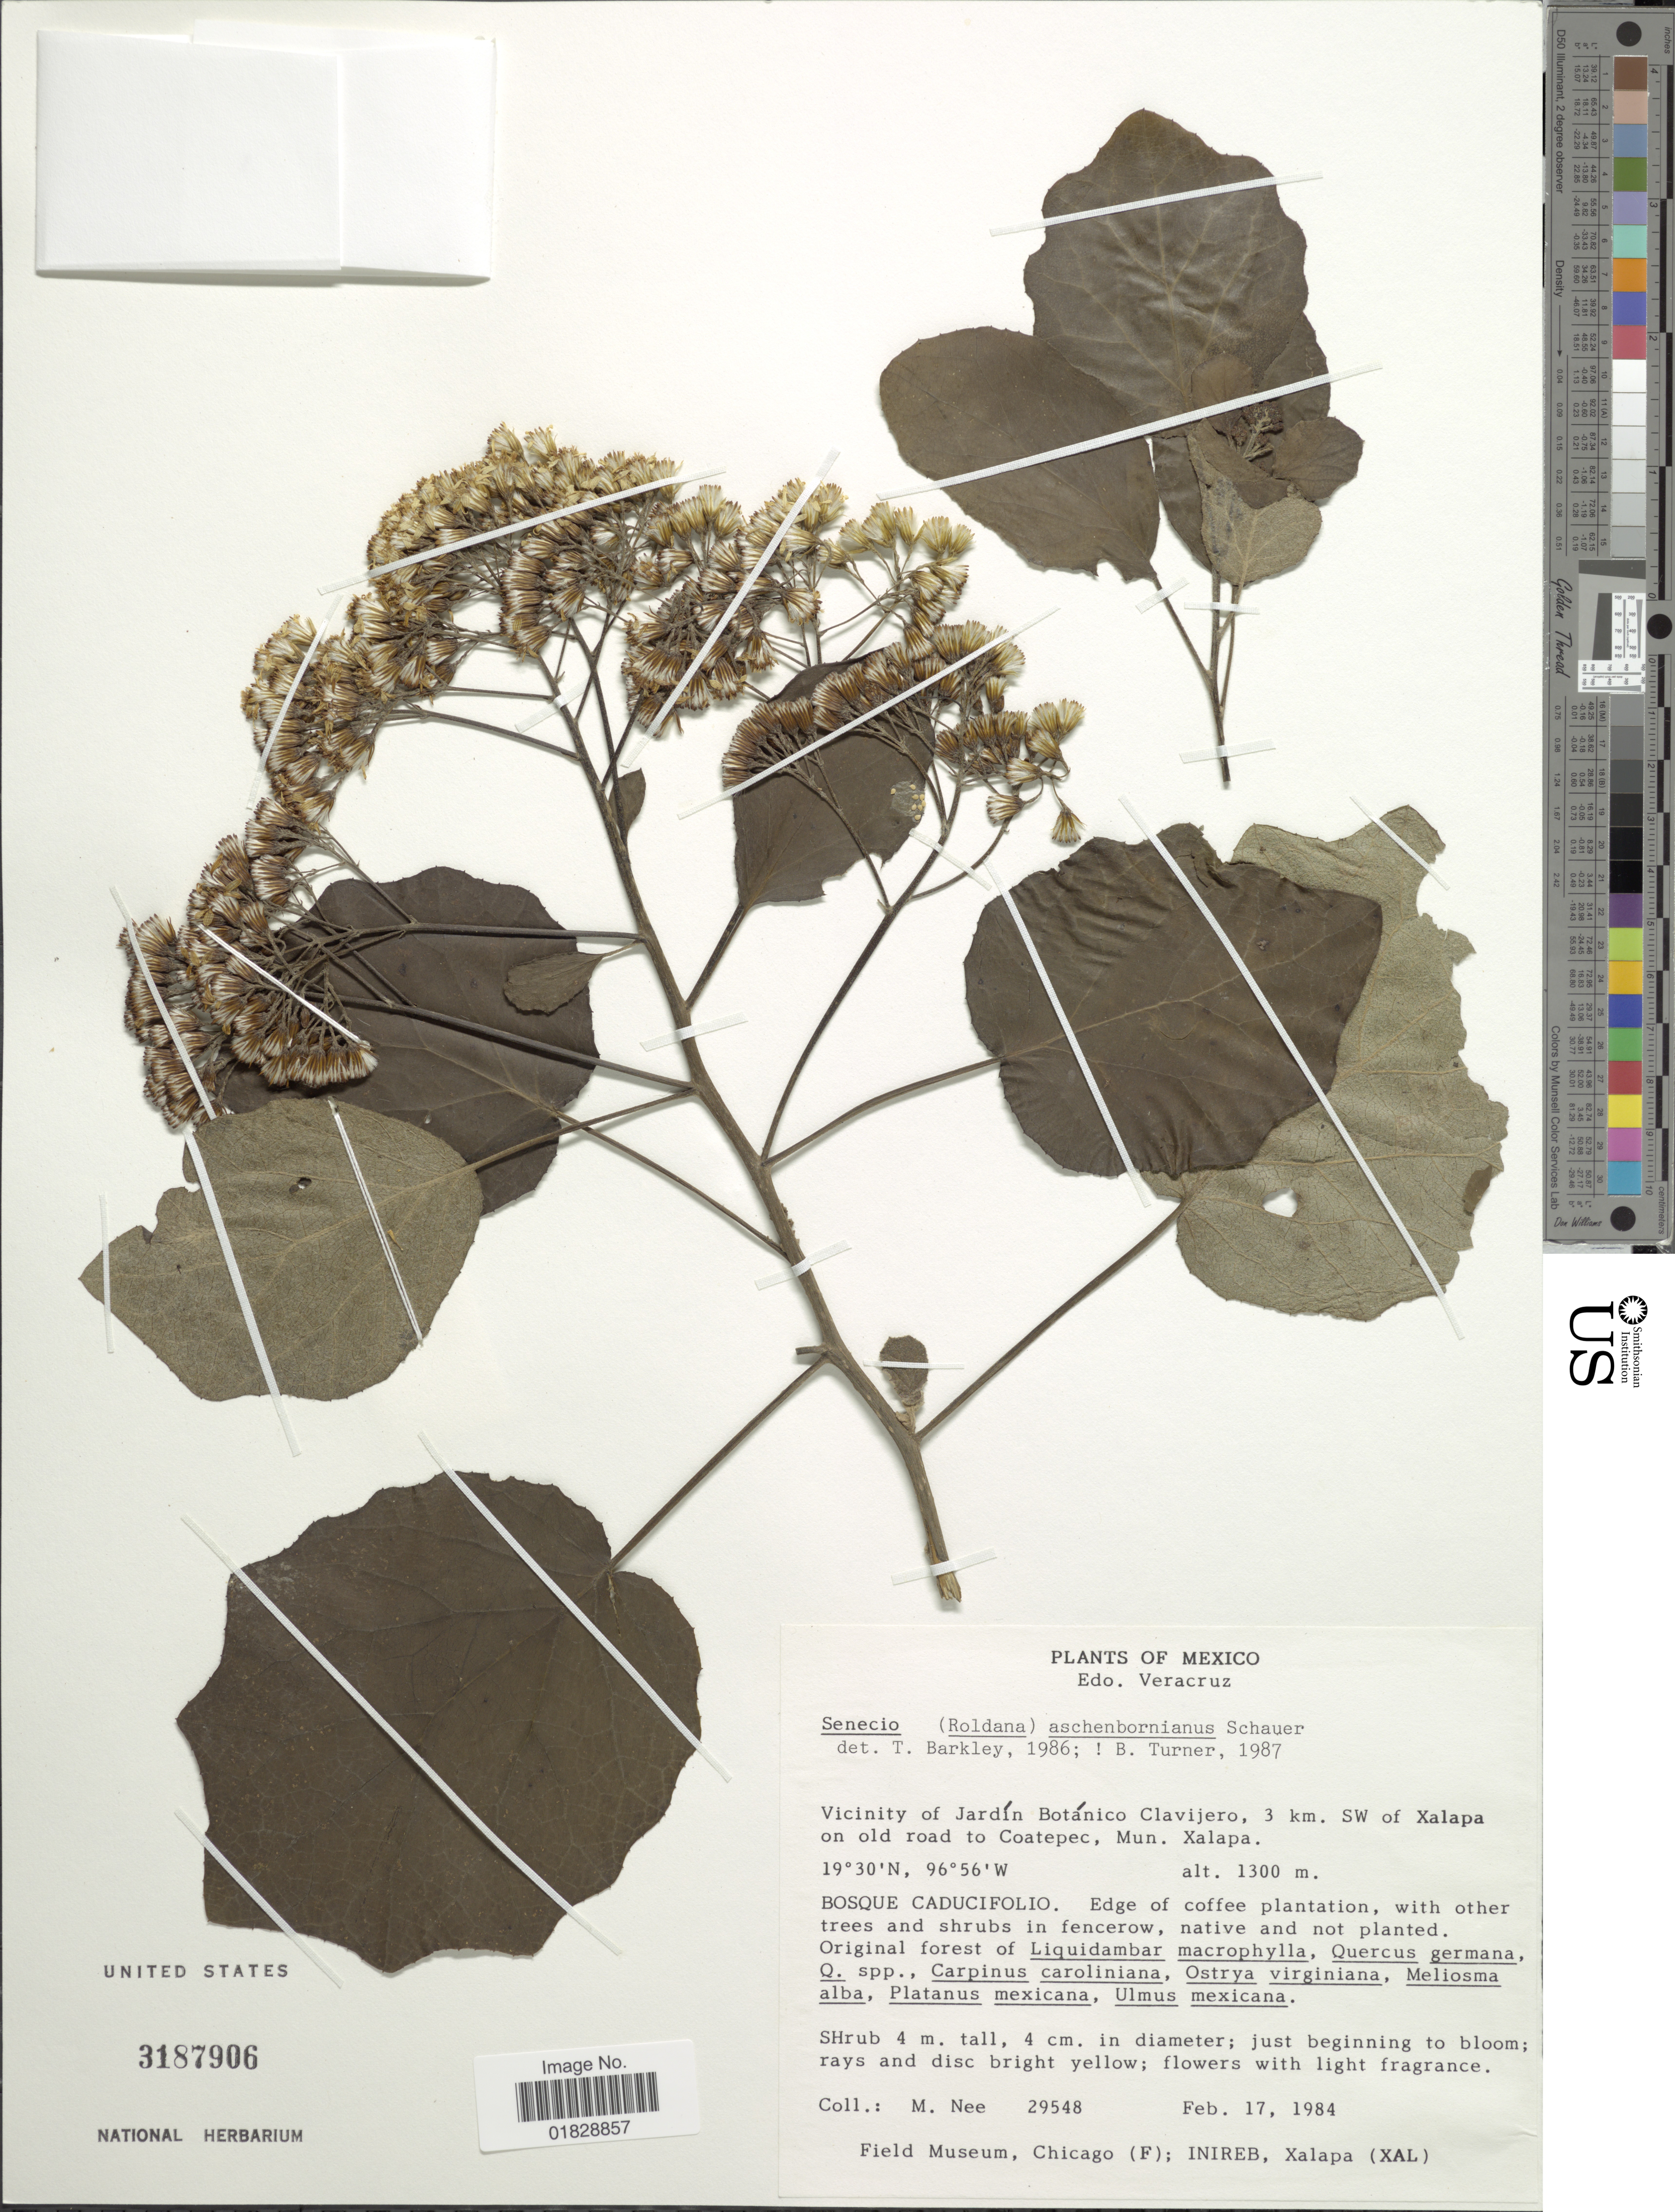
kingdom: Plantae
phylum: Tracheophyta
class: Magnoliopsida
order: Asterales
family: Asteraceae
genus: Roldana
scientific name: Roldana aschenborniana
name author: (S. Schauer) H. Rob. & Brettell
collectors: M. Nee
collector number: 29548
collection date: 1984-02-17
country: Mexico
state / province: Veracruz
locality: Edo. Veracruz. Vicinity of Jardín Botánico Clavijero, 3 km. SW of Xalapa on old road to Coatepec, Mun. Xalapa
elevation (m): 1300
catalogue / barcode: US 3187906